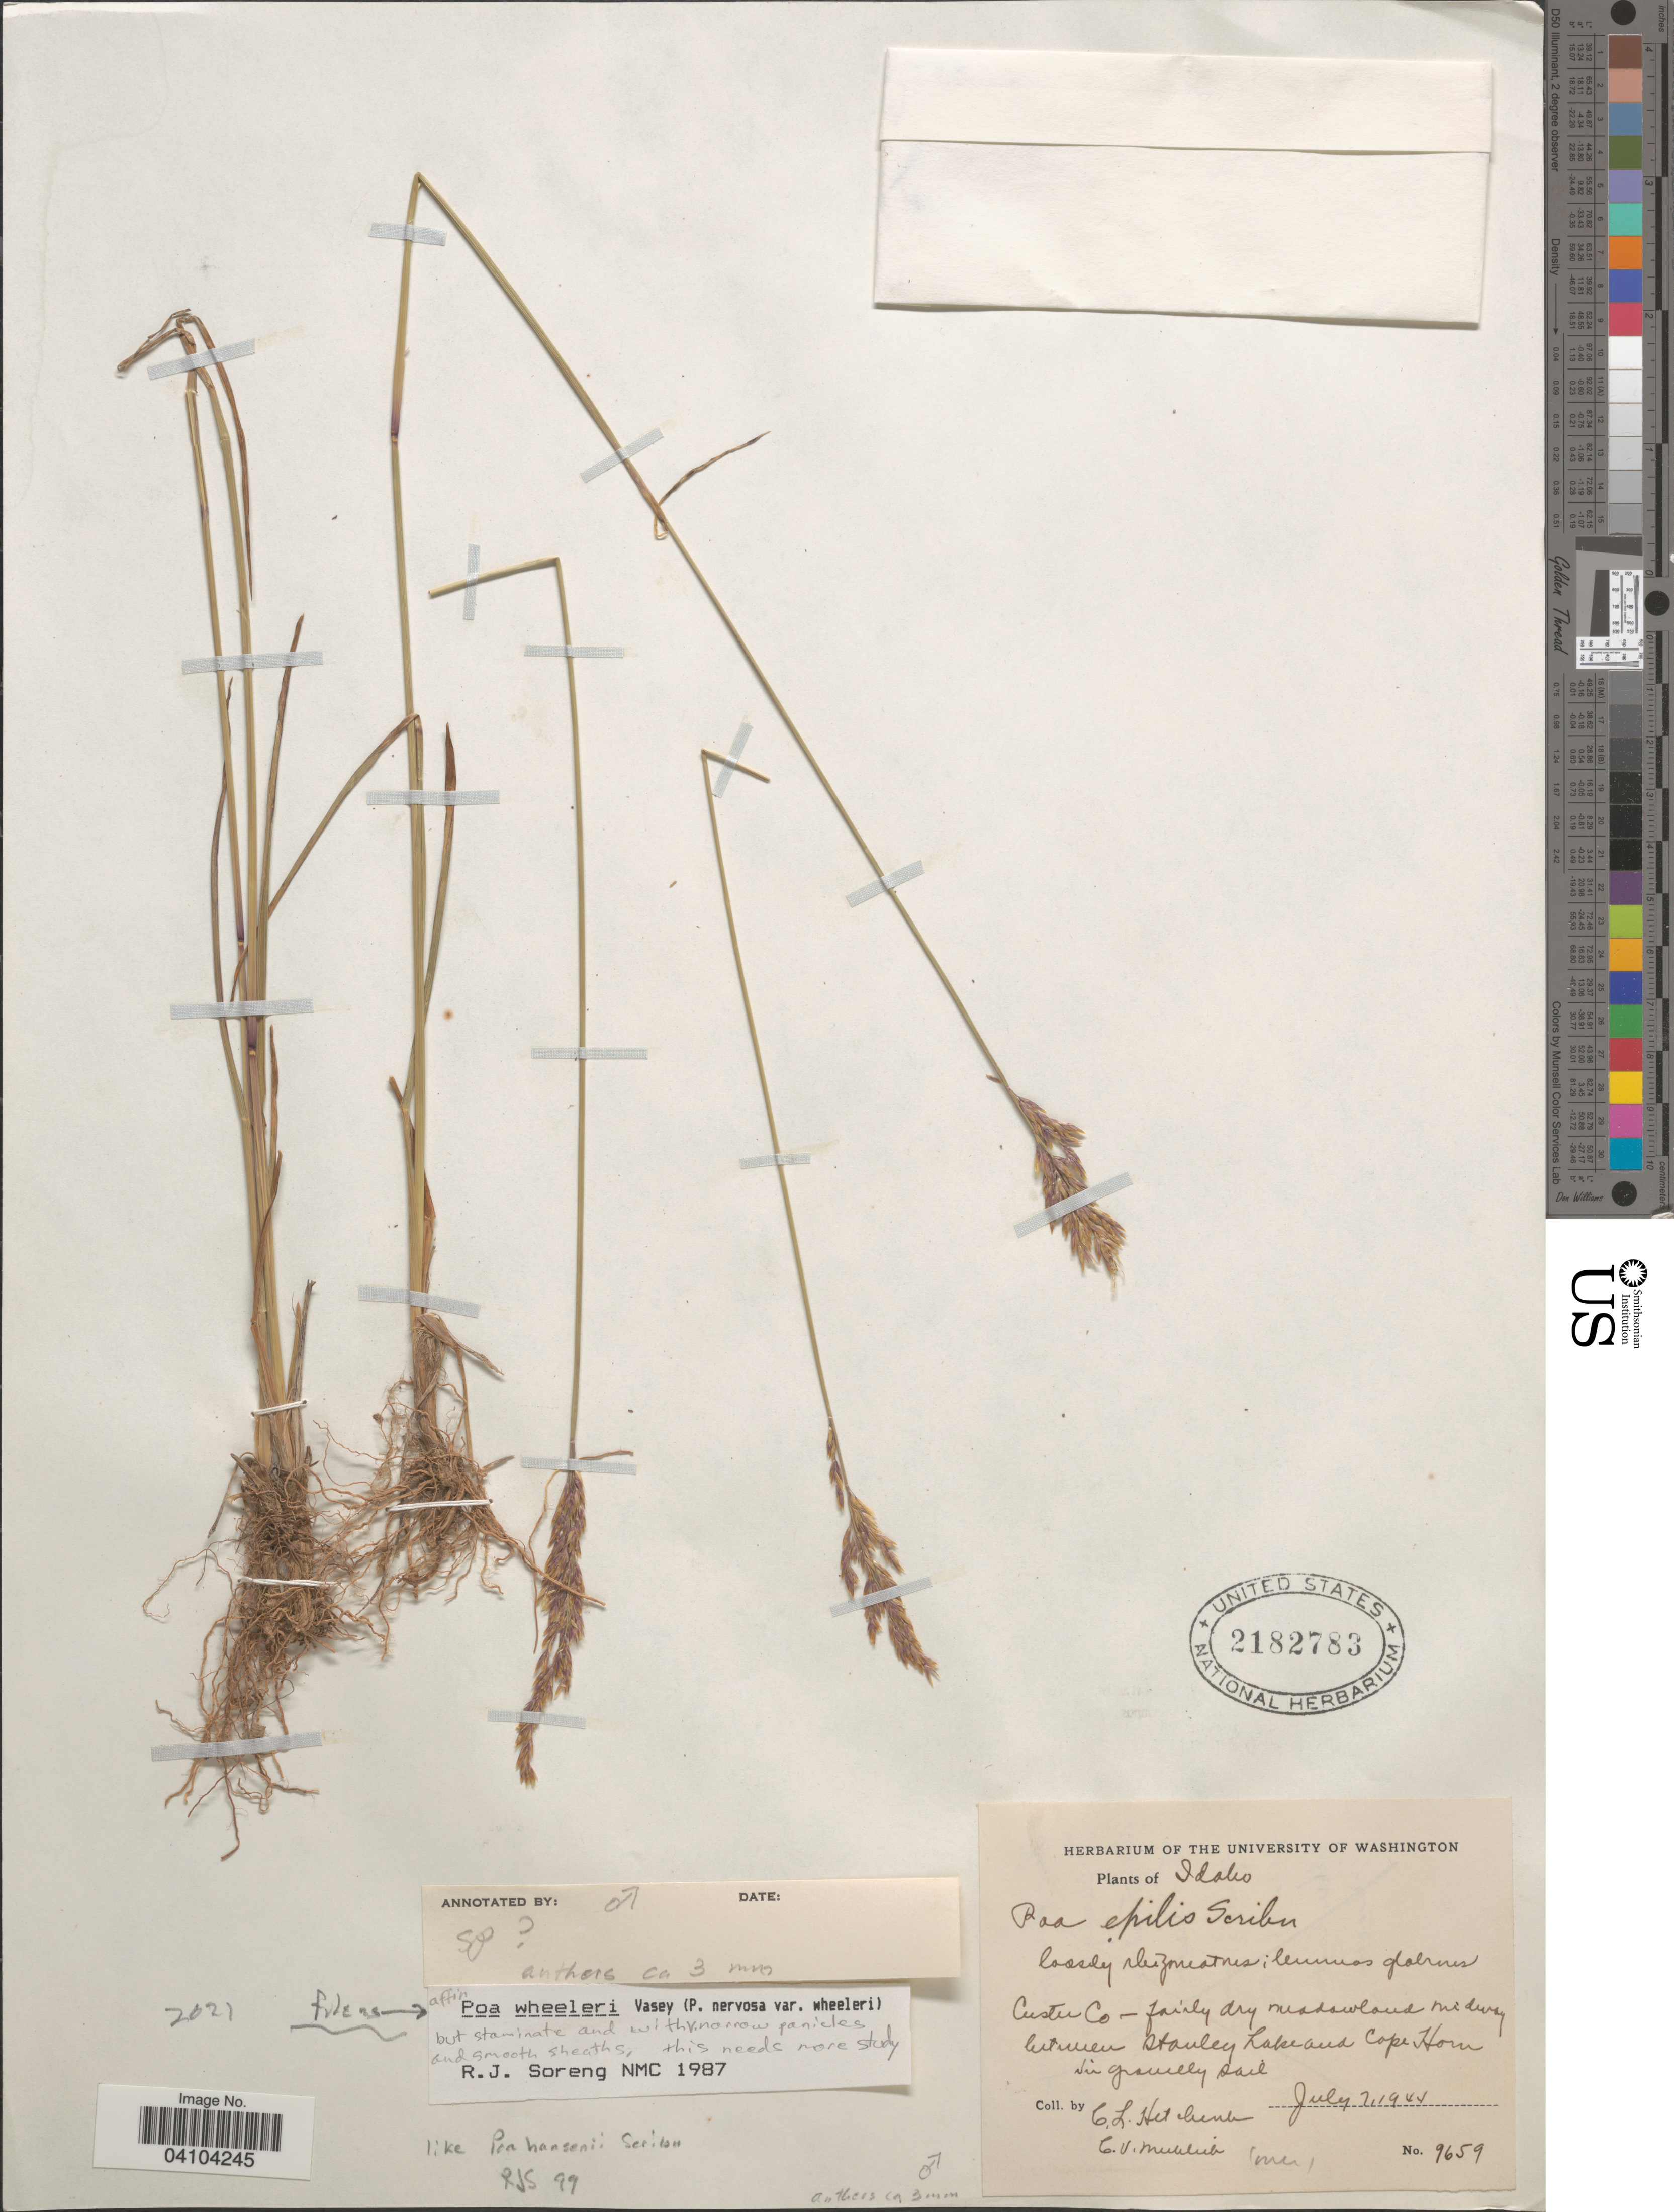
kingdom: Plantae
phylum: Tracheophyta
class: Liliopsida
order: Poales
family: Poaceae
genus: Poa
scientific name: Poa wheeleri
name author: Vasey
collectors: C. L. Hitchcock & C. V. Muhlick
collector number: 9659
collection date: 1944-07-02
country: United States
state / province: Idaho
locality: Custer Co - fairly dry meadowland midway between Stanley Lake and Cape Horn on gravelly soil.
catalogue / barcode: US 2182783